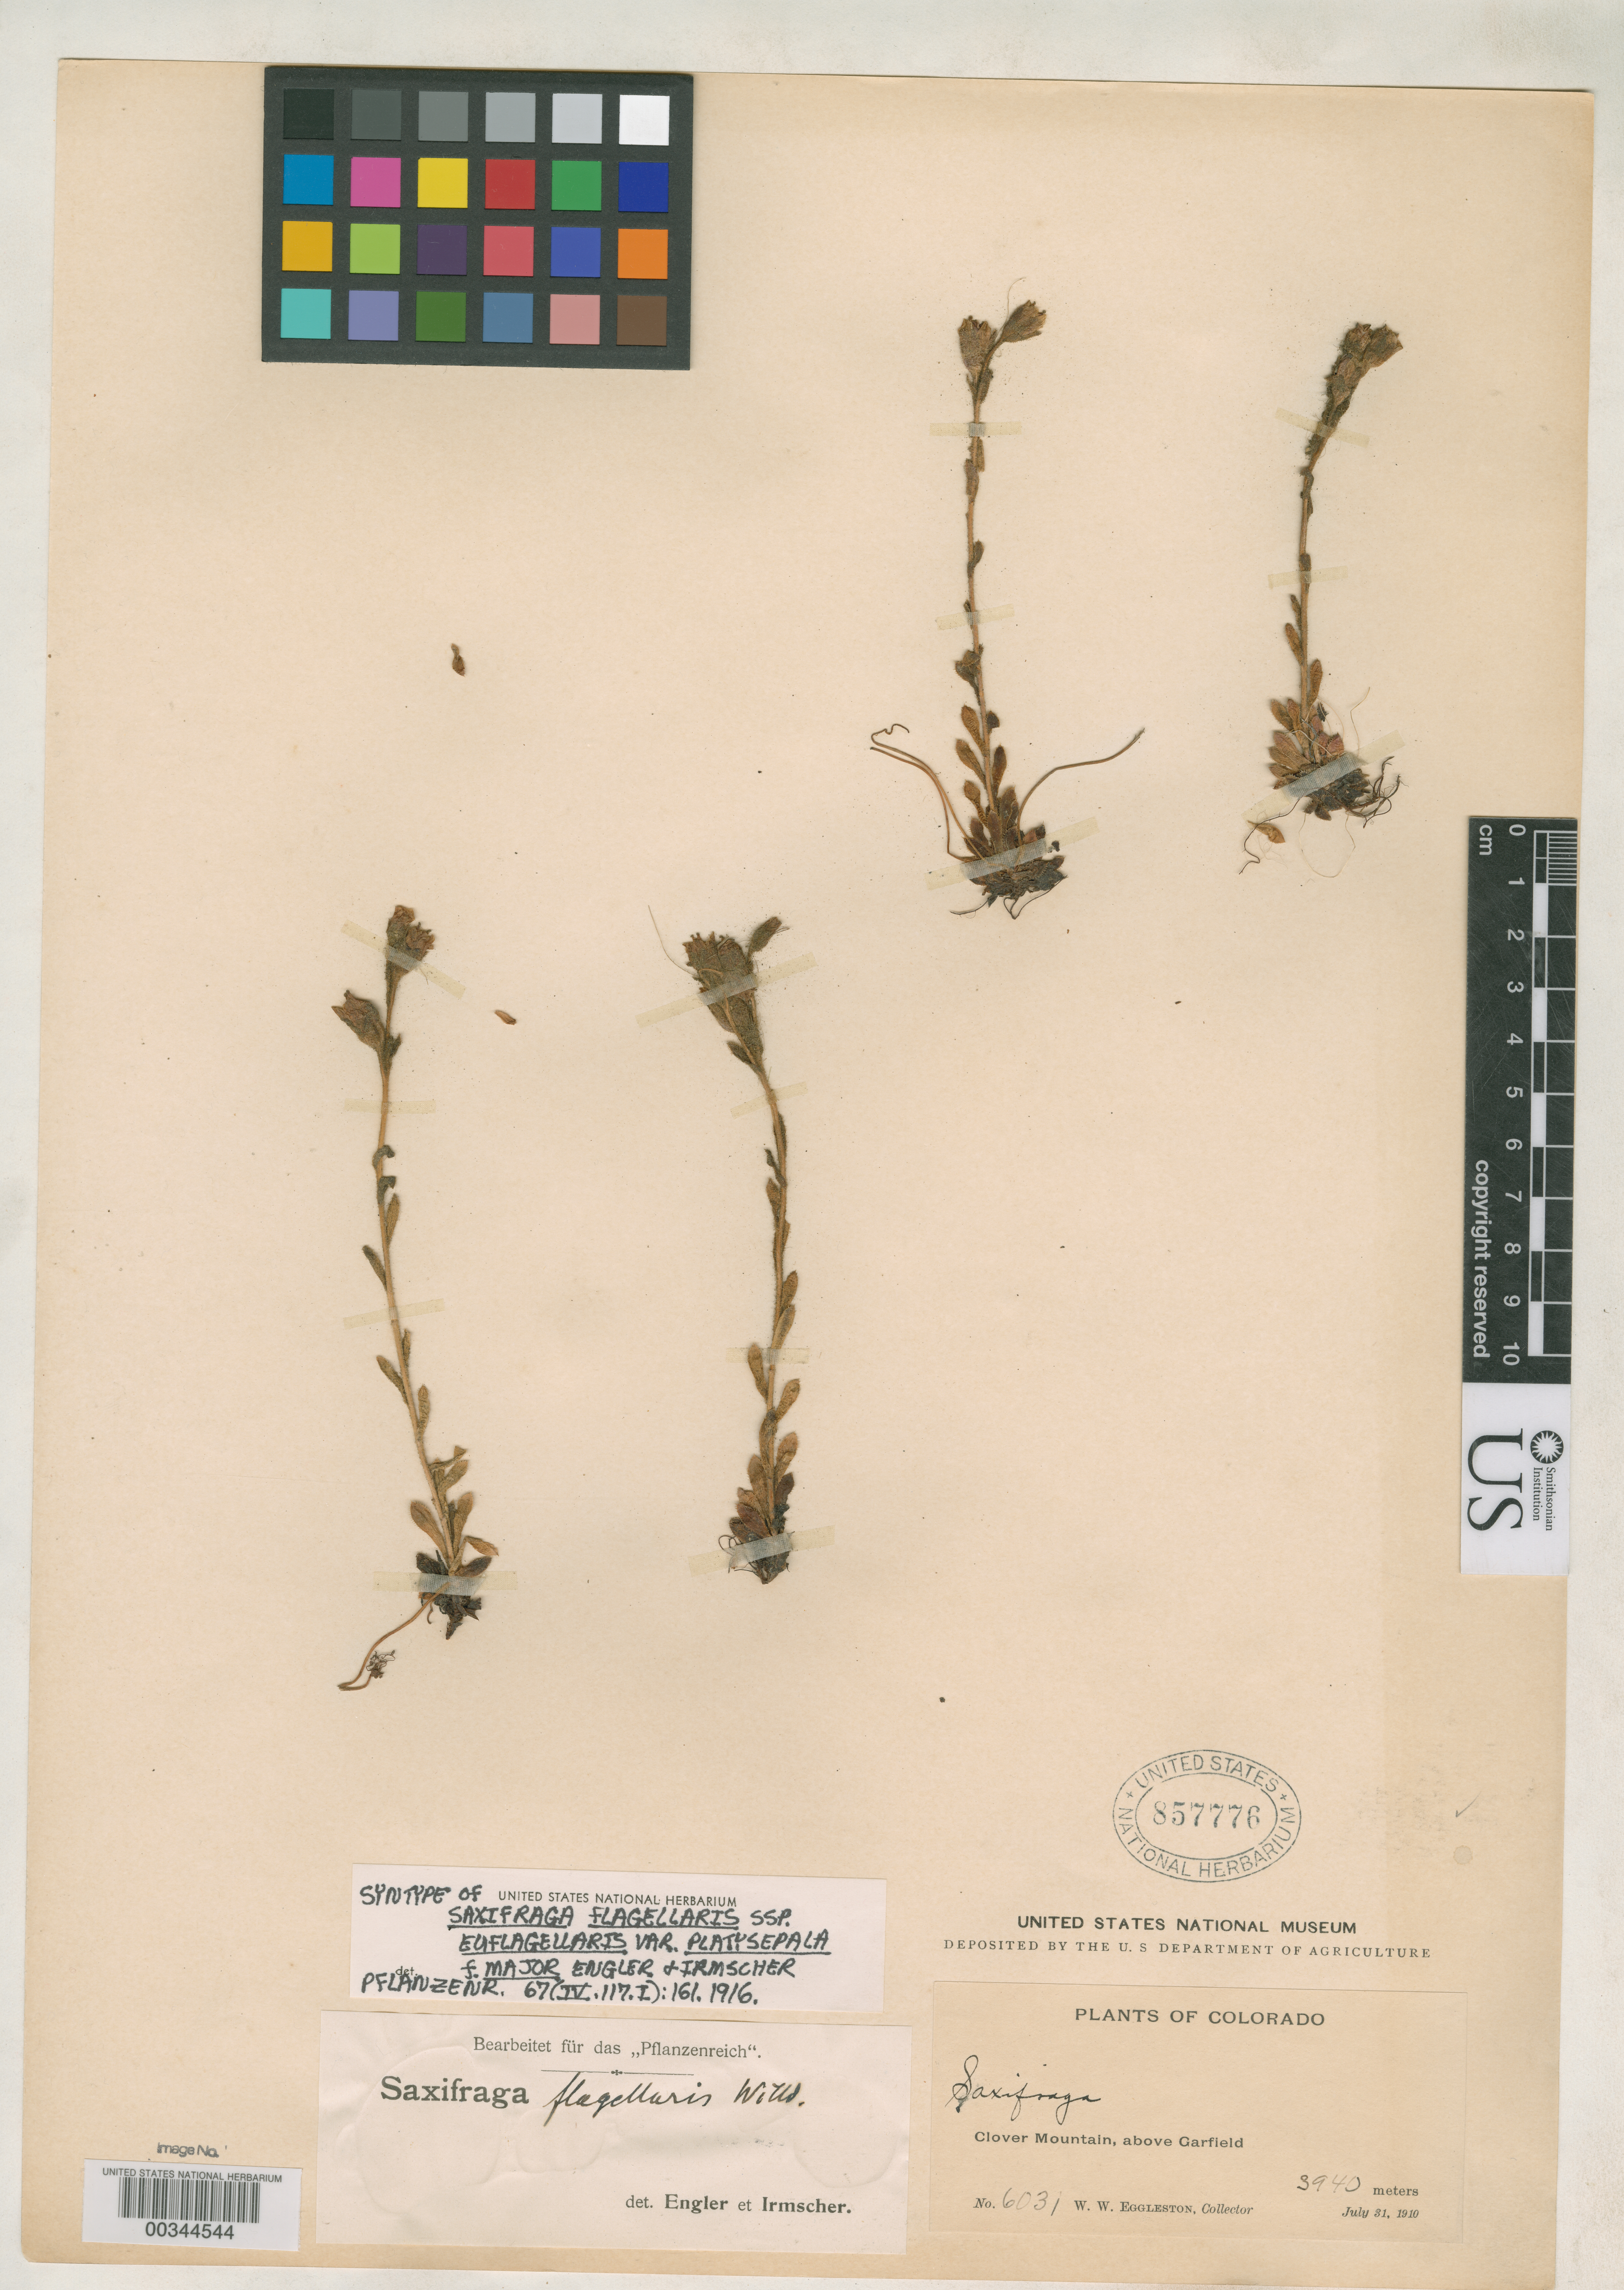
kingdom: Plantae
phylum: Tracheophyta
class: Magnoliopsida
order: Saxifragales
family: Saxifragaceae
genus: Saxifraga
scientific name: Saxifraga flagellaris subsp. euflagellaris f. major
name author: Engl. & Irmsch. in Engl.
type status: Syntype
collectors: W. W. Eggleston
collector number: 6031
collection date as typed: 31 Jul 1910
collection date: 1910-07-31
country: United States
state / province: Colorado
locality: Clover Mountain, above Garfield.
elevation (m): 3940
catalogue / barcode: US 857776